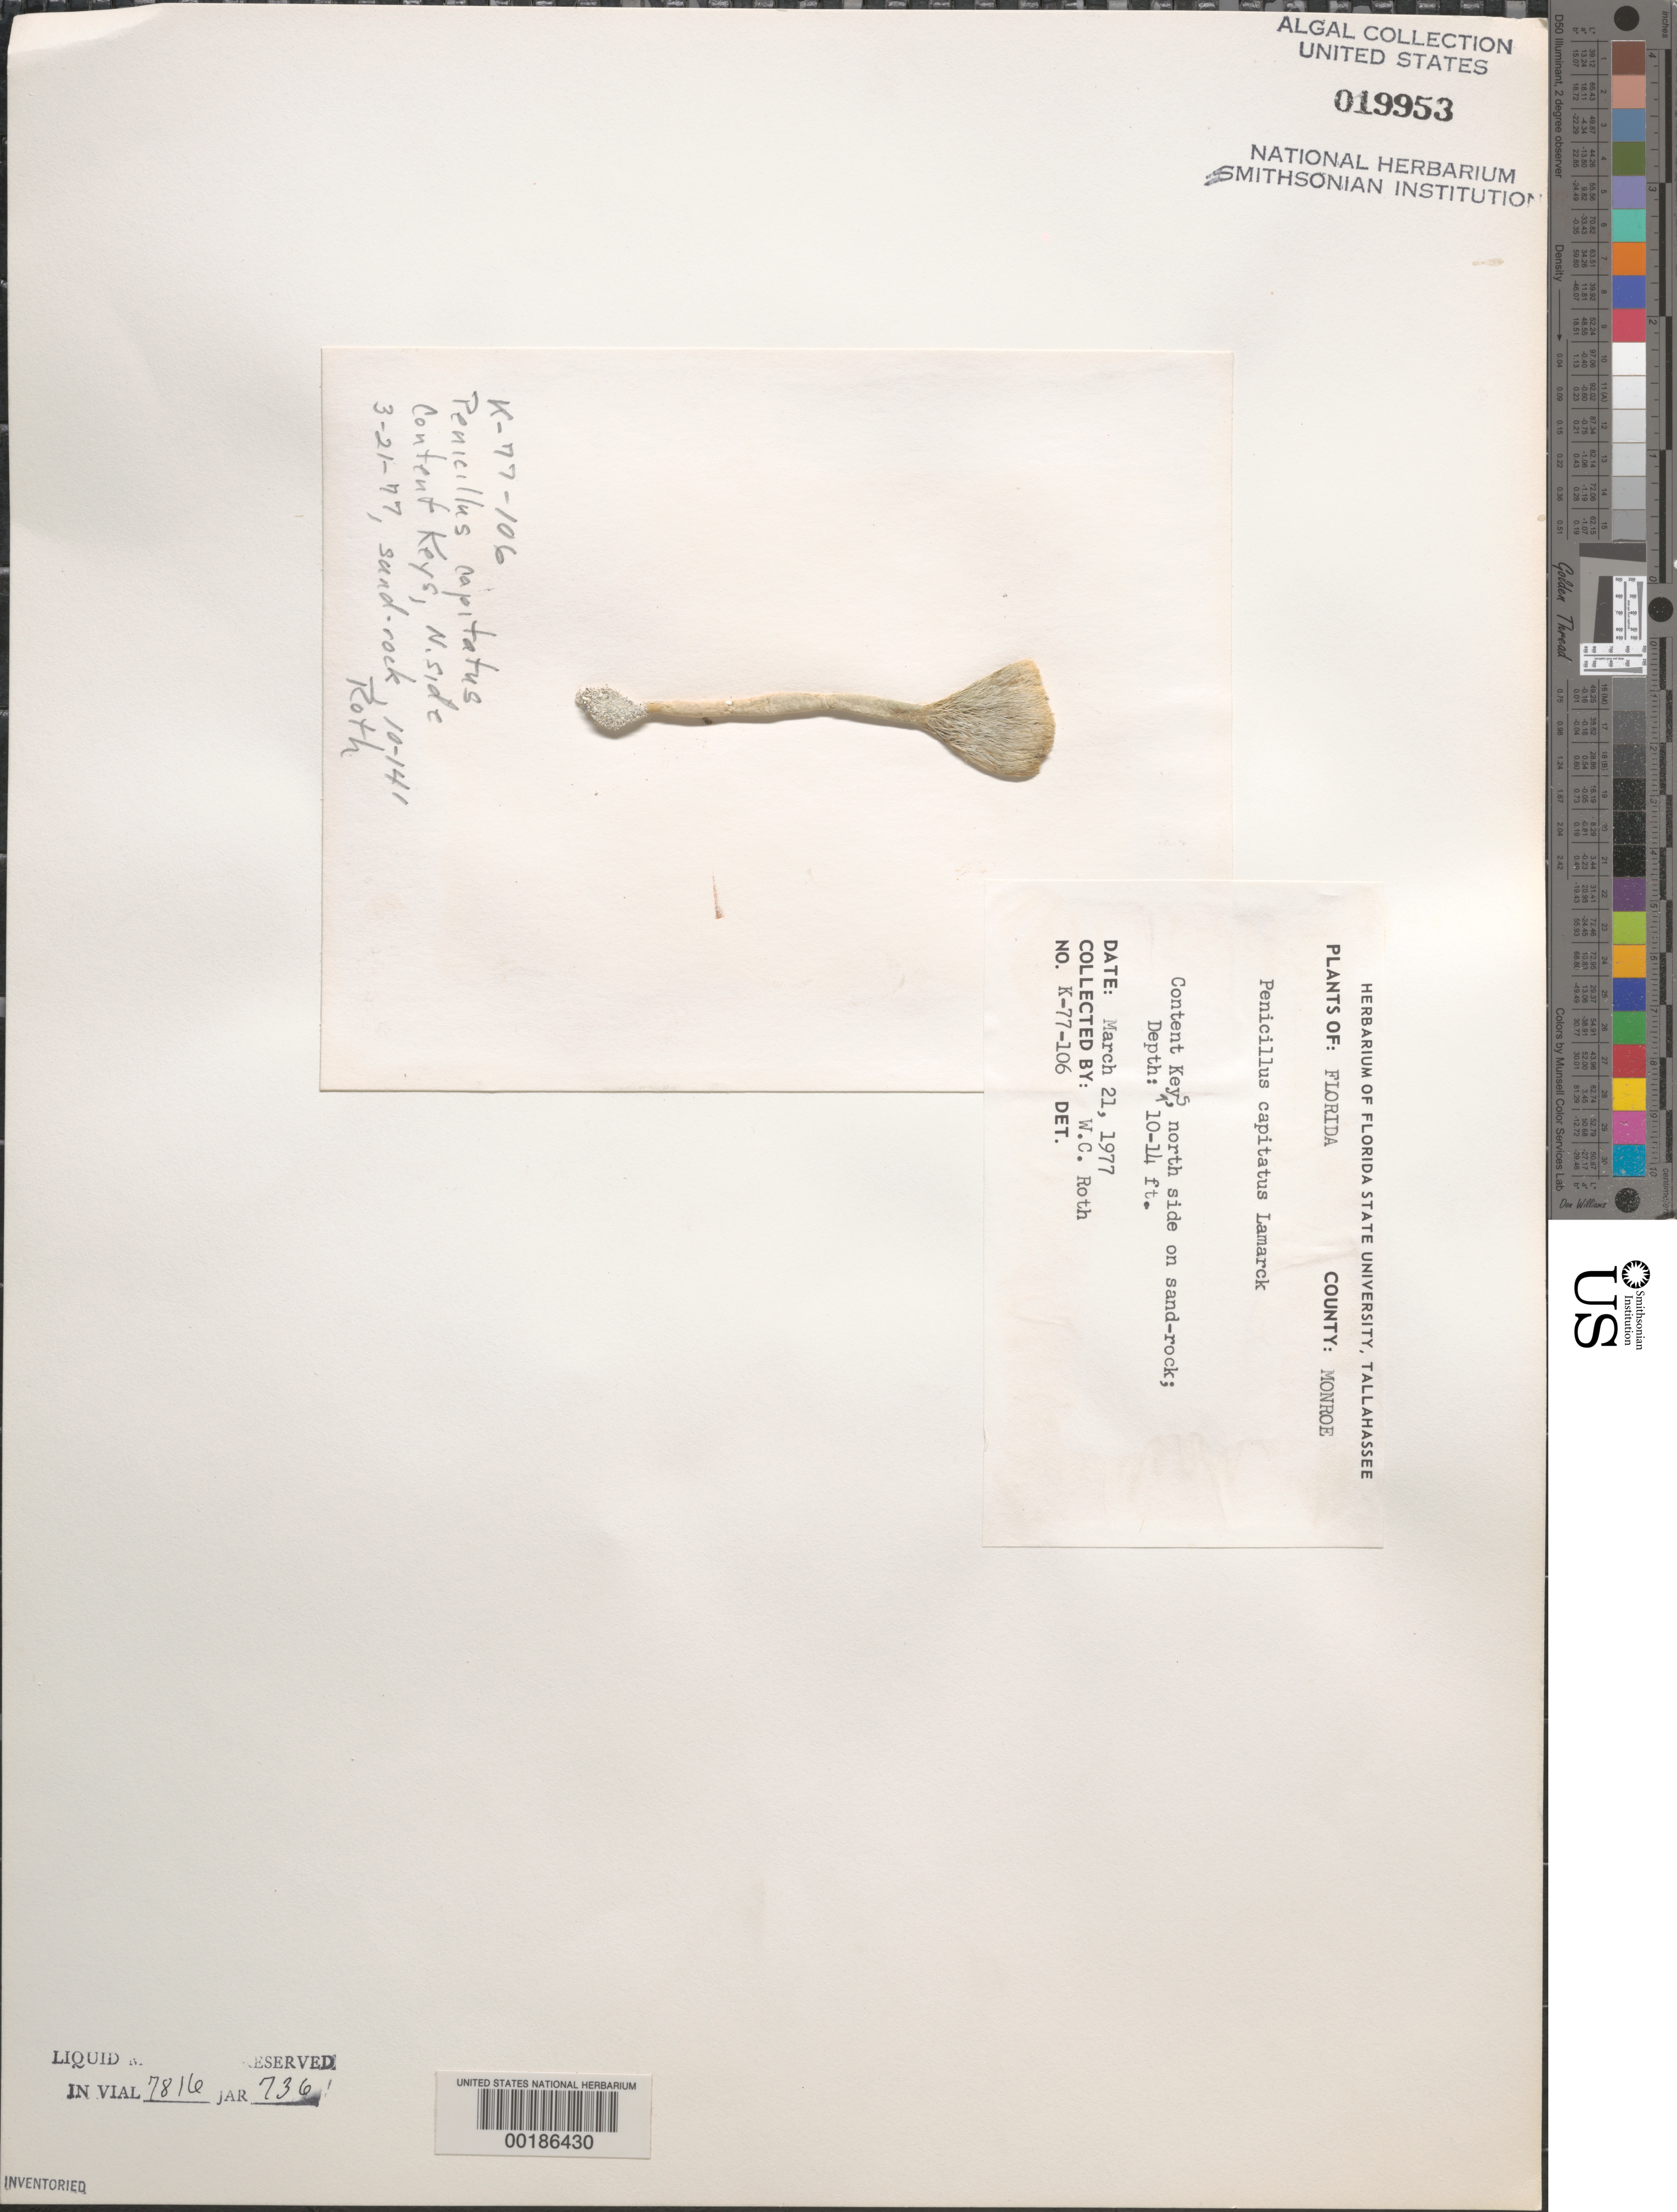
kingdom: Plantae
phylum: Chlorophyta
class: Ulvophyceae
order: Bryopsidales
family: Udoteaceae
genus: Penicillus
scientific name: Penicillus capitatus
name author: Lam.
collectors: W. C. Roth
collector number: K-77-106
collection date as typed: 21 Mar 1977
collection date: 1977-03-21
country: United States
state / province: Florida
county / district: Monroe County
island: Content Keys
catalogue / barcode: US 19953